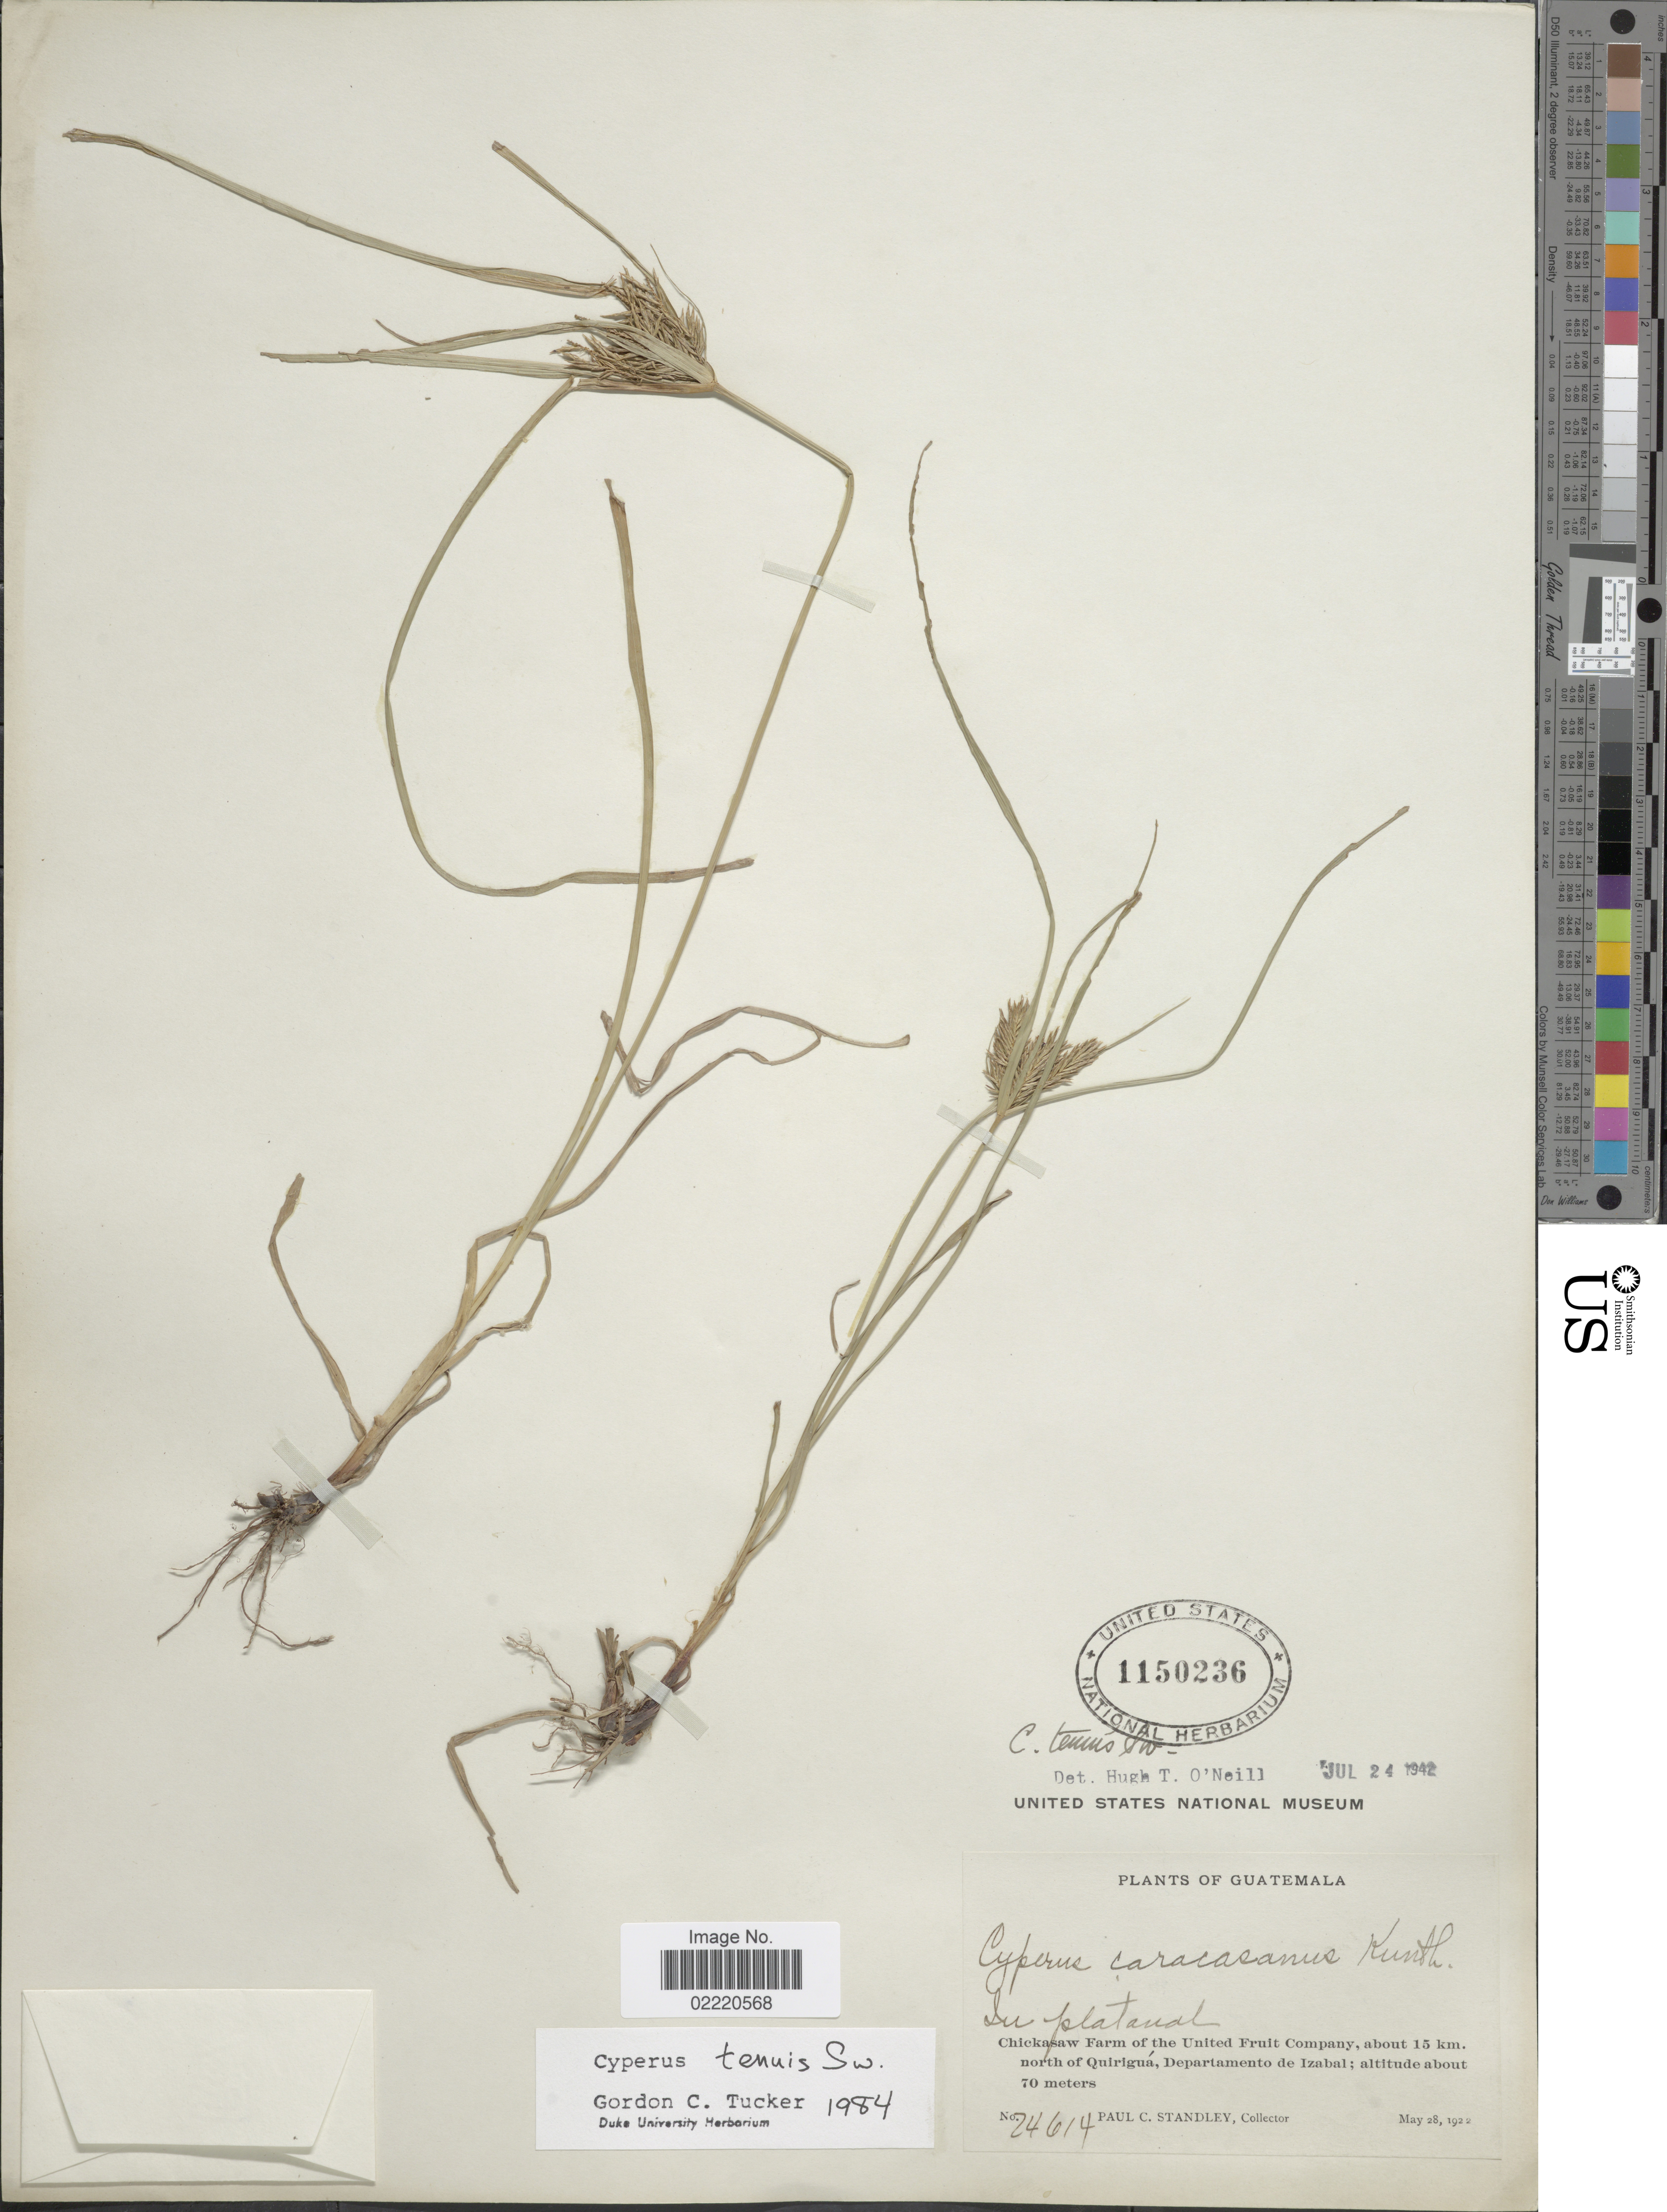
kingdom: Plantae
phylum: Tracheophyta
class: Liliopsida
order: Poales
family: Cyperaceae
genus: Cyperus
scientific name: Cyperus tenuis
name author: Sw.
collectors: P. C. Standley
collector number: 24614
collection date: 1922-05-28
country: Guatemala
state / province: Izabal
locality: In platanal, Chickasaw Farm of the United Fruit Company, about 15 km. north of Quirigua.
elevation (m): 70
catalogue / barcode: US 1150236